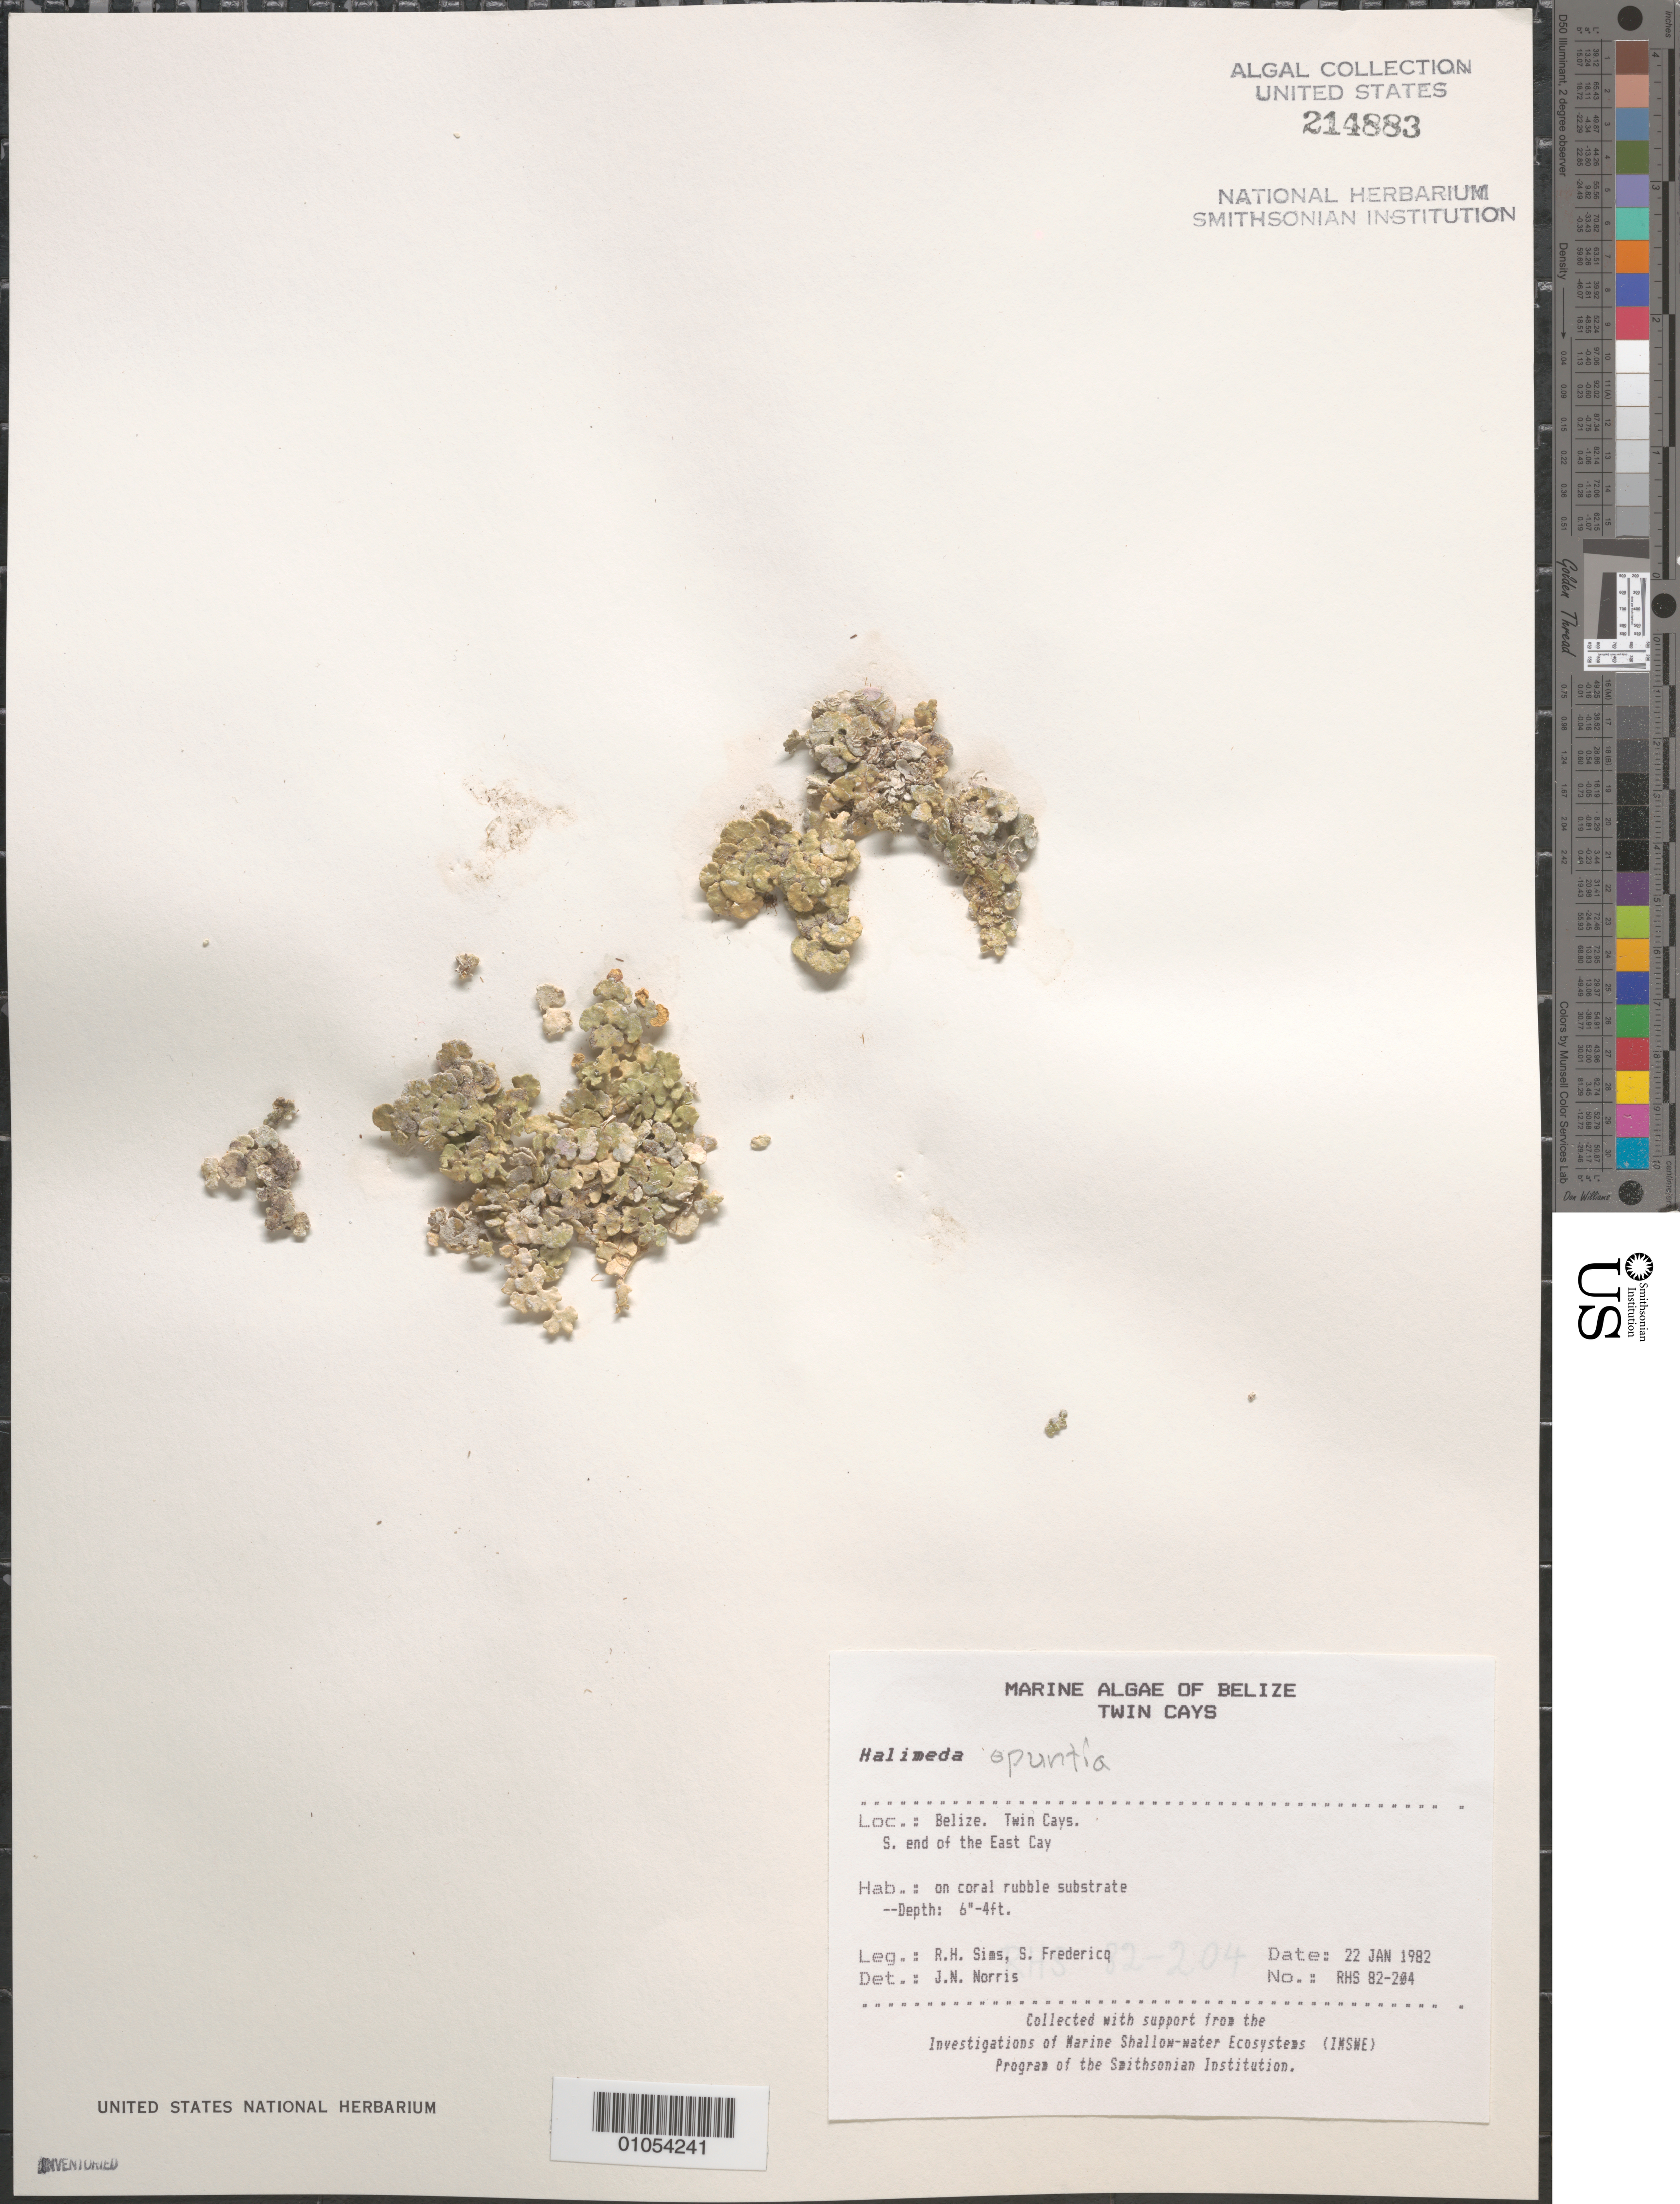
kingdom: Plantae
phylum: Chlorophyta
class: Ulvophyceae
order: Bryopsidales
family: Halimedaceae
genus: Halimeda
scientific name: Halimeda opuntia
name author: (L.) J.V.Lamouroux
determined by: Norris, James N.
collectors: R. H. Sims & S. Fredericq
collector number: RHS 82-204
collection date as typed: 22 Jan 1982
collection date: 1982-01-22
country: Belize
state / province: Stann Creek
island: East Cay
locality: South end of the East Cay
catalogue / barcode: US 214883